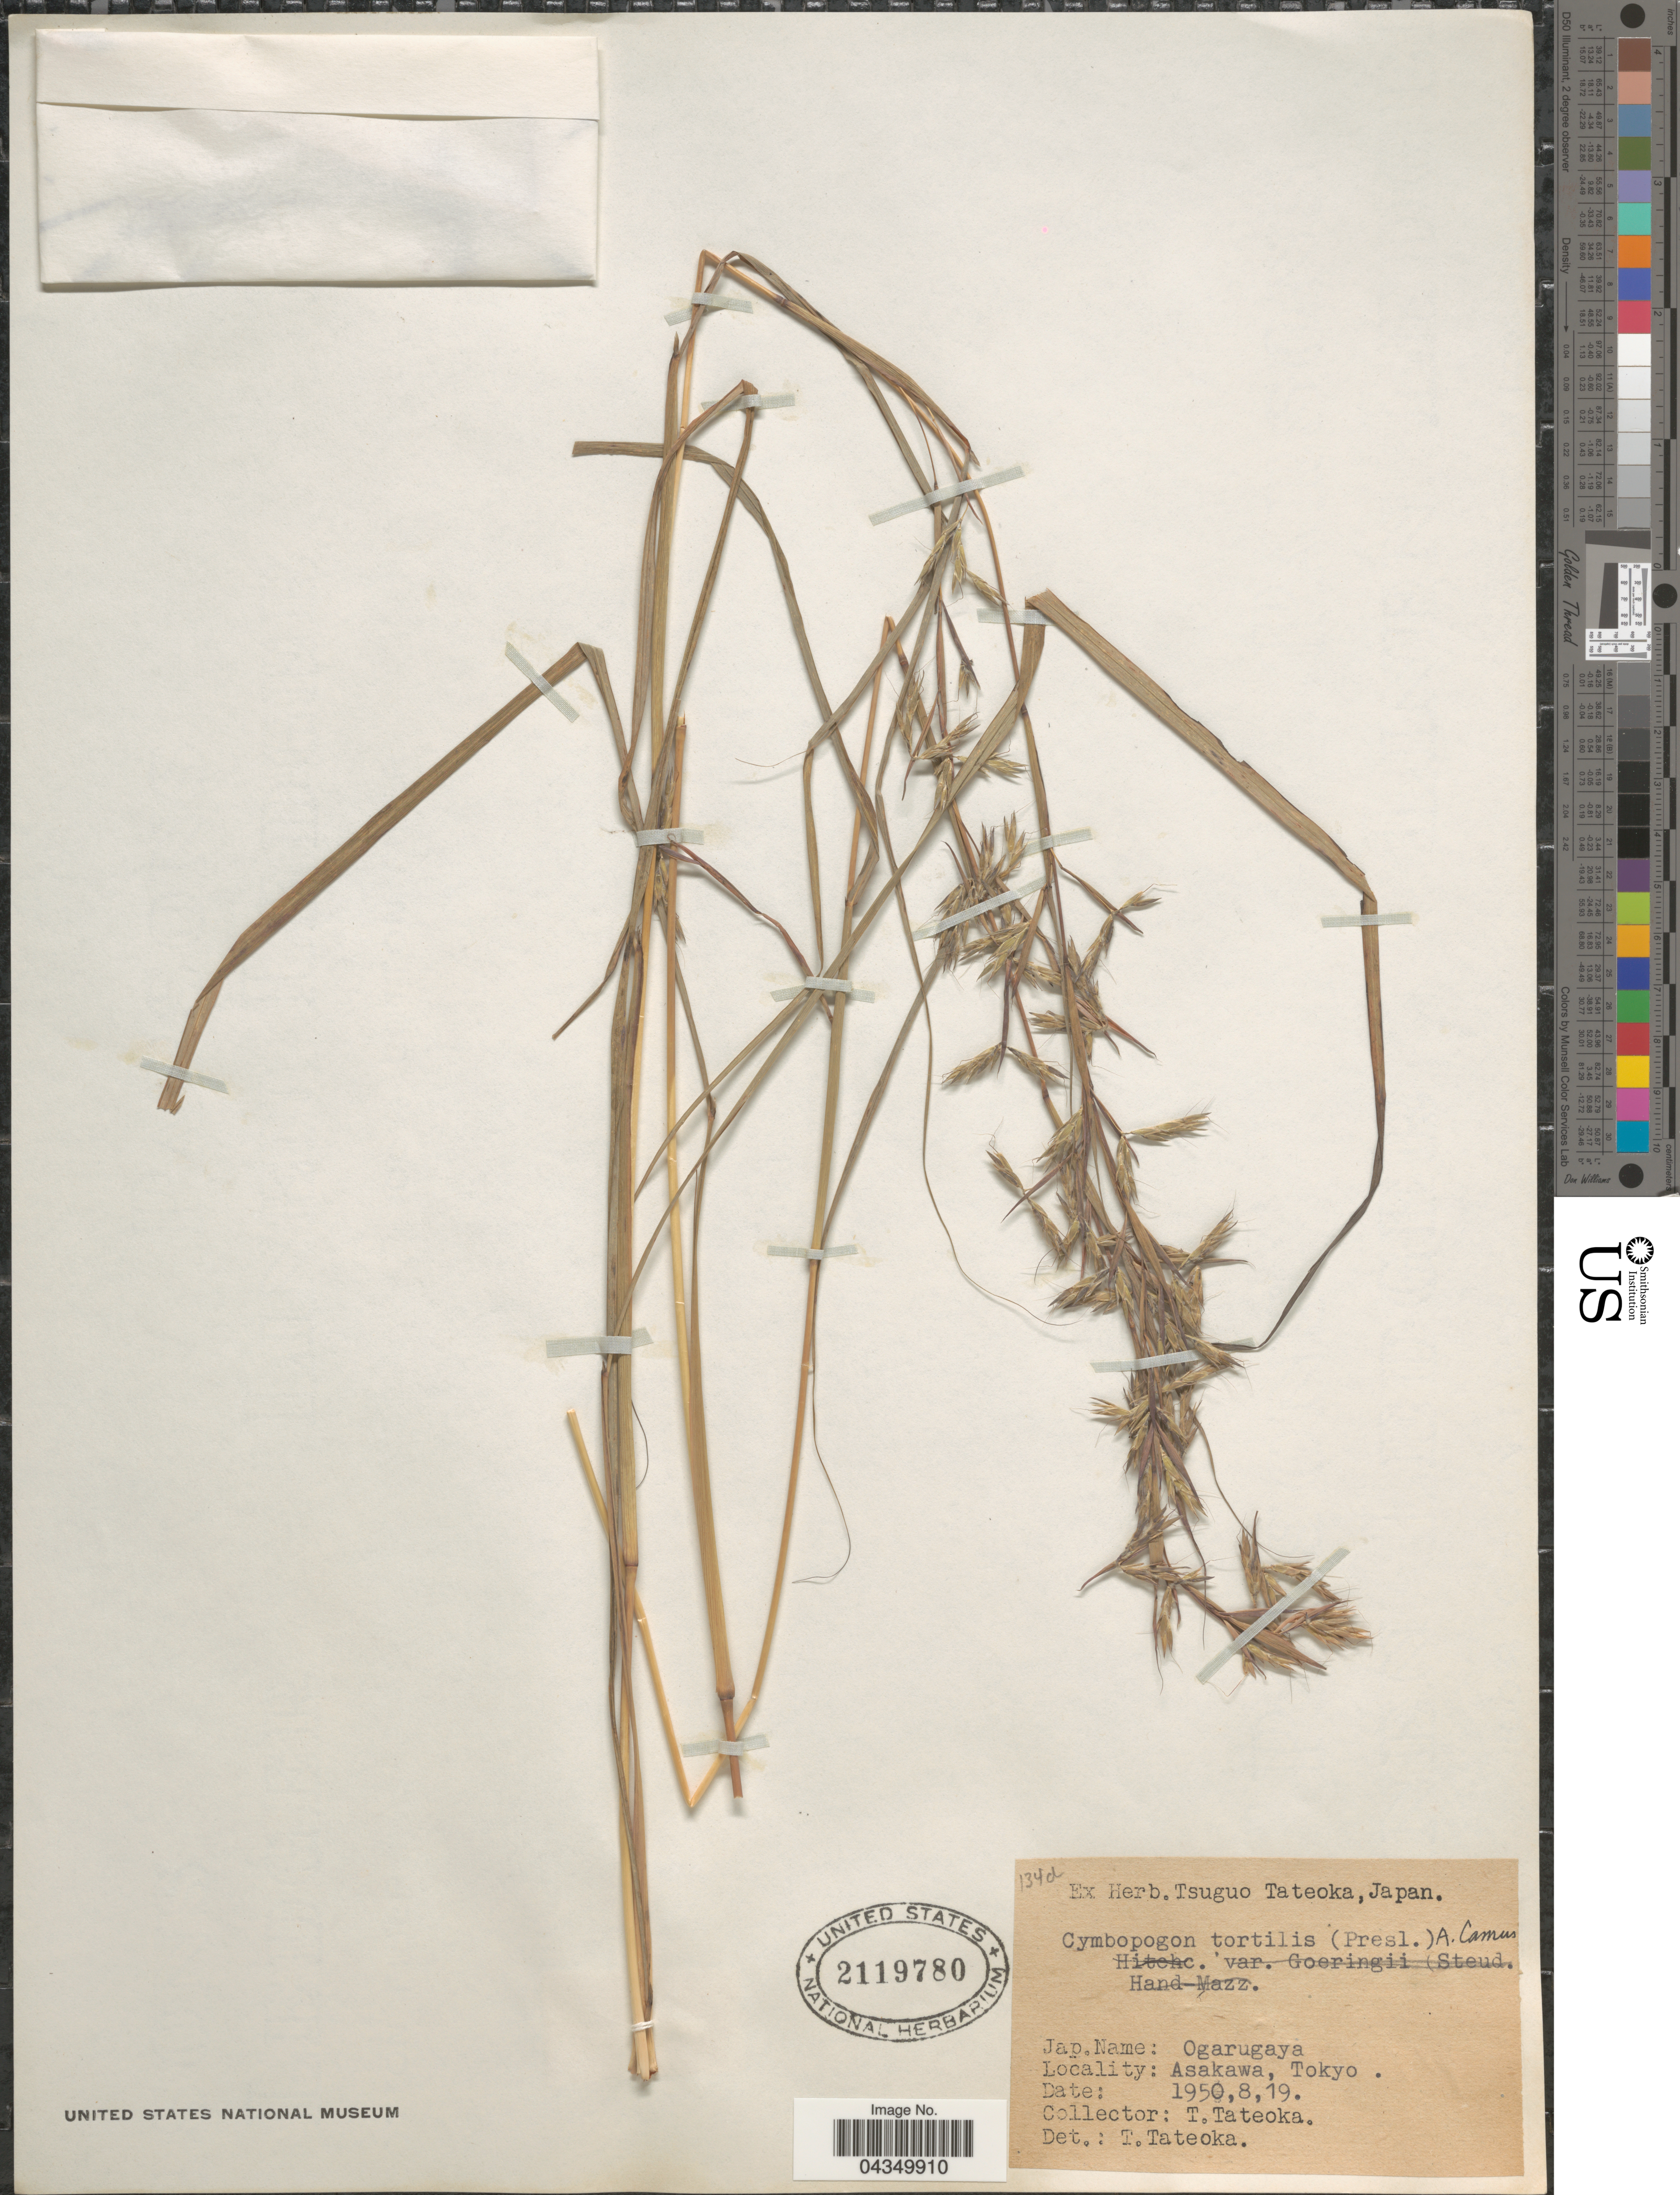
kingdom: Plantae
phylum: Tracheophyta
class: Liliopsida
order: Poales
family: Poaceae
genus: Cymbopogon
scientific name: Cymbopogon goeringii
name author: A. Camus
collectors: T. Tateoka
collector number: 134a*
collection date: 1950-08-19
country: Japan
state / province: Tokyo, Federal City of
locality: Asakawa, Tokyo.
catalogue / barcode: US 2119780